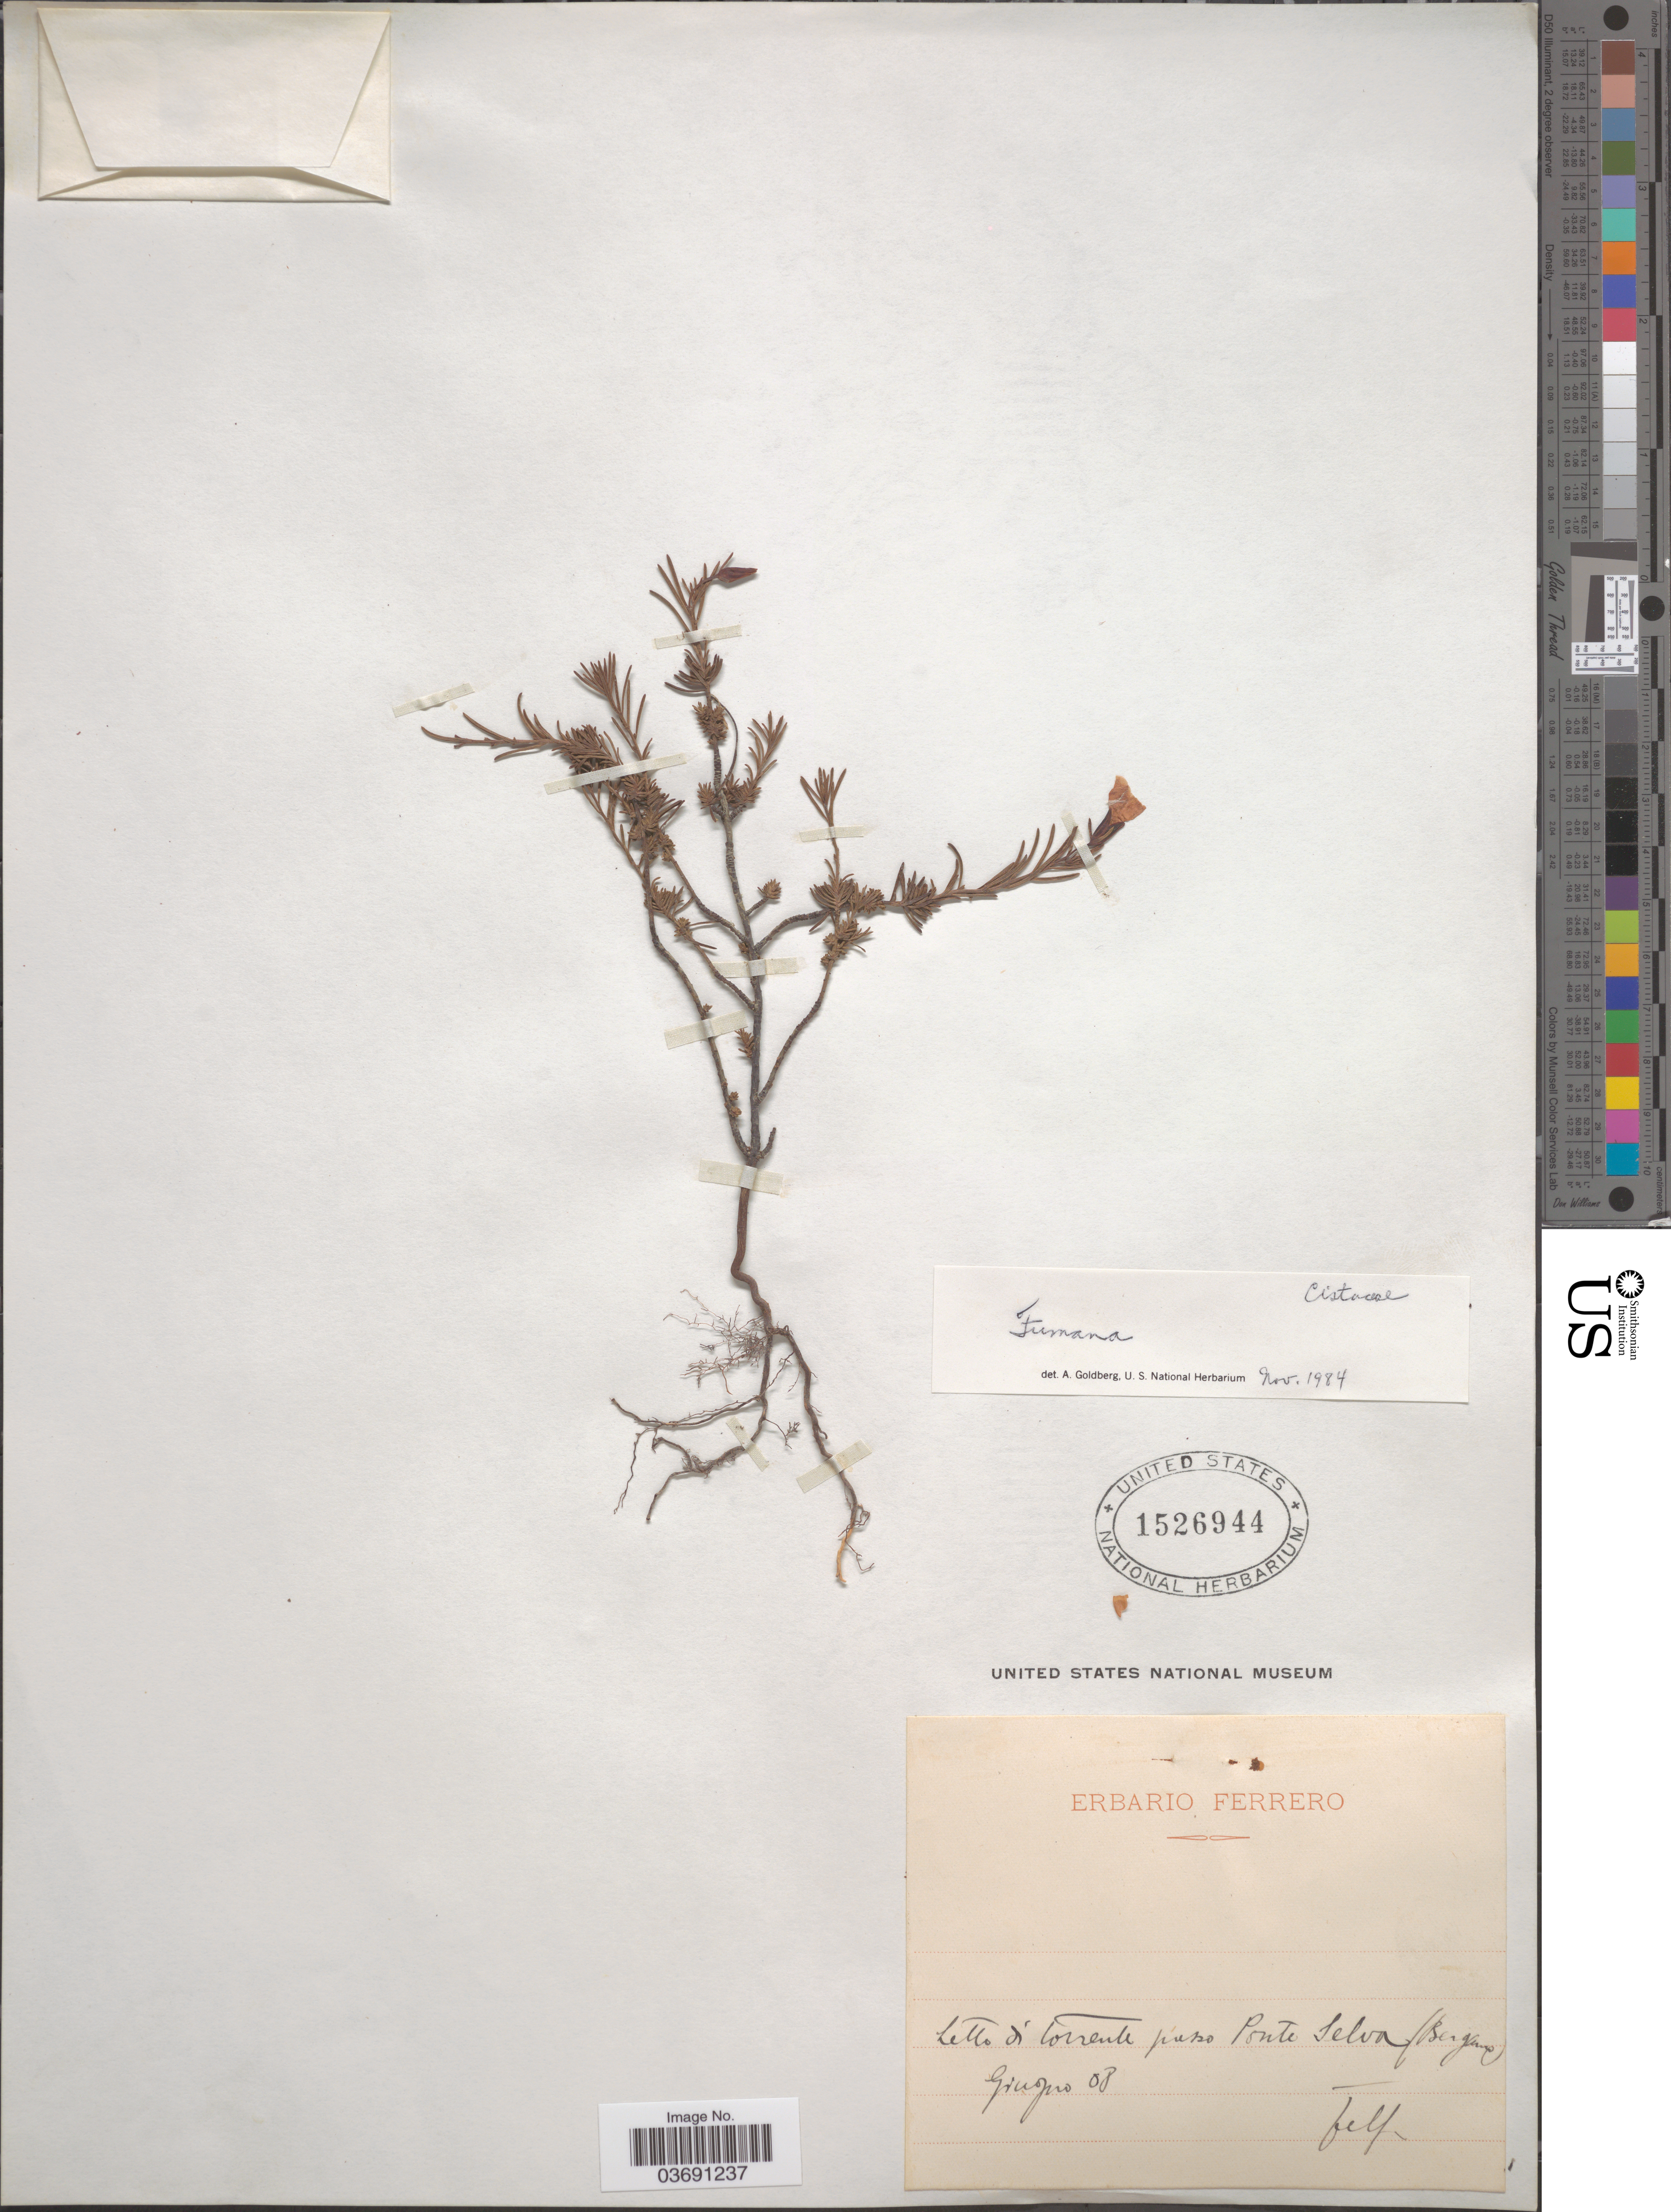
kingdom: Plantae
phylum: Tracheophyta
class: Magnoliopsida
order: Malvales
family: Cistaceae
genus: Fumana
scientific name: Fumana sp.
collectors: F. Ferrero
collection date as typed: Transcribed d/m/y: /6/8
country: Italy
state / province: Lombardy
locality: Letto d' Torrente puro Ponte Selva (Bergamo).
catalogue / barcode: US 1526944